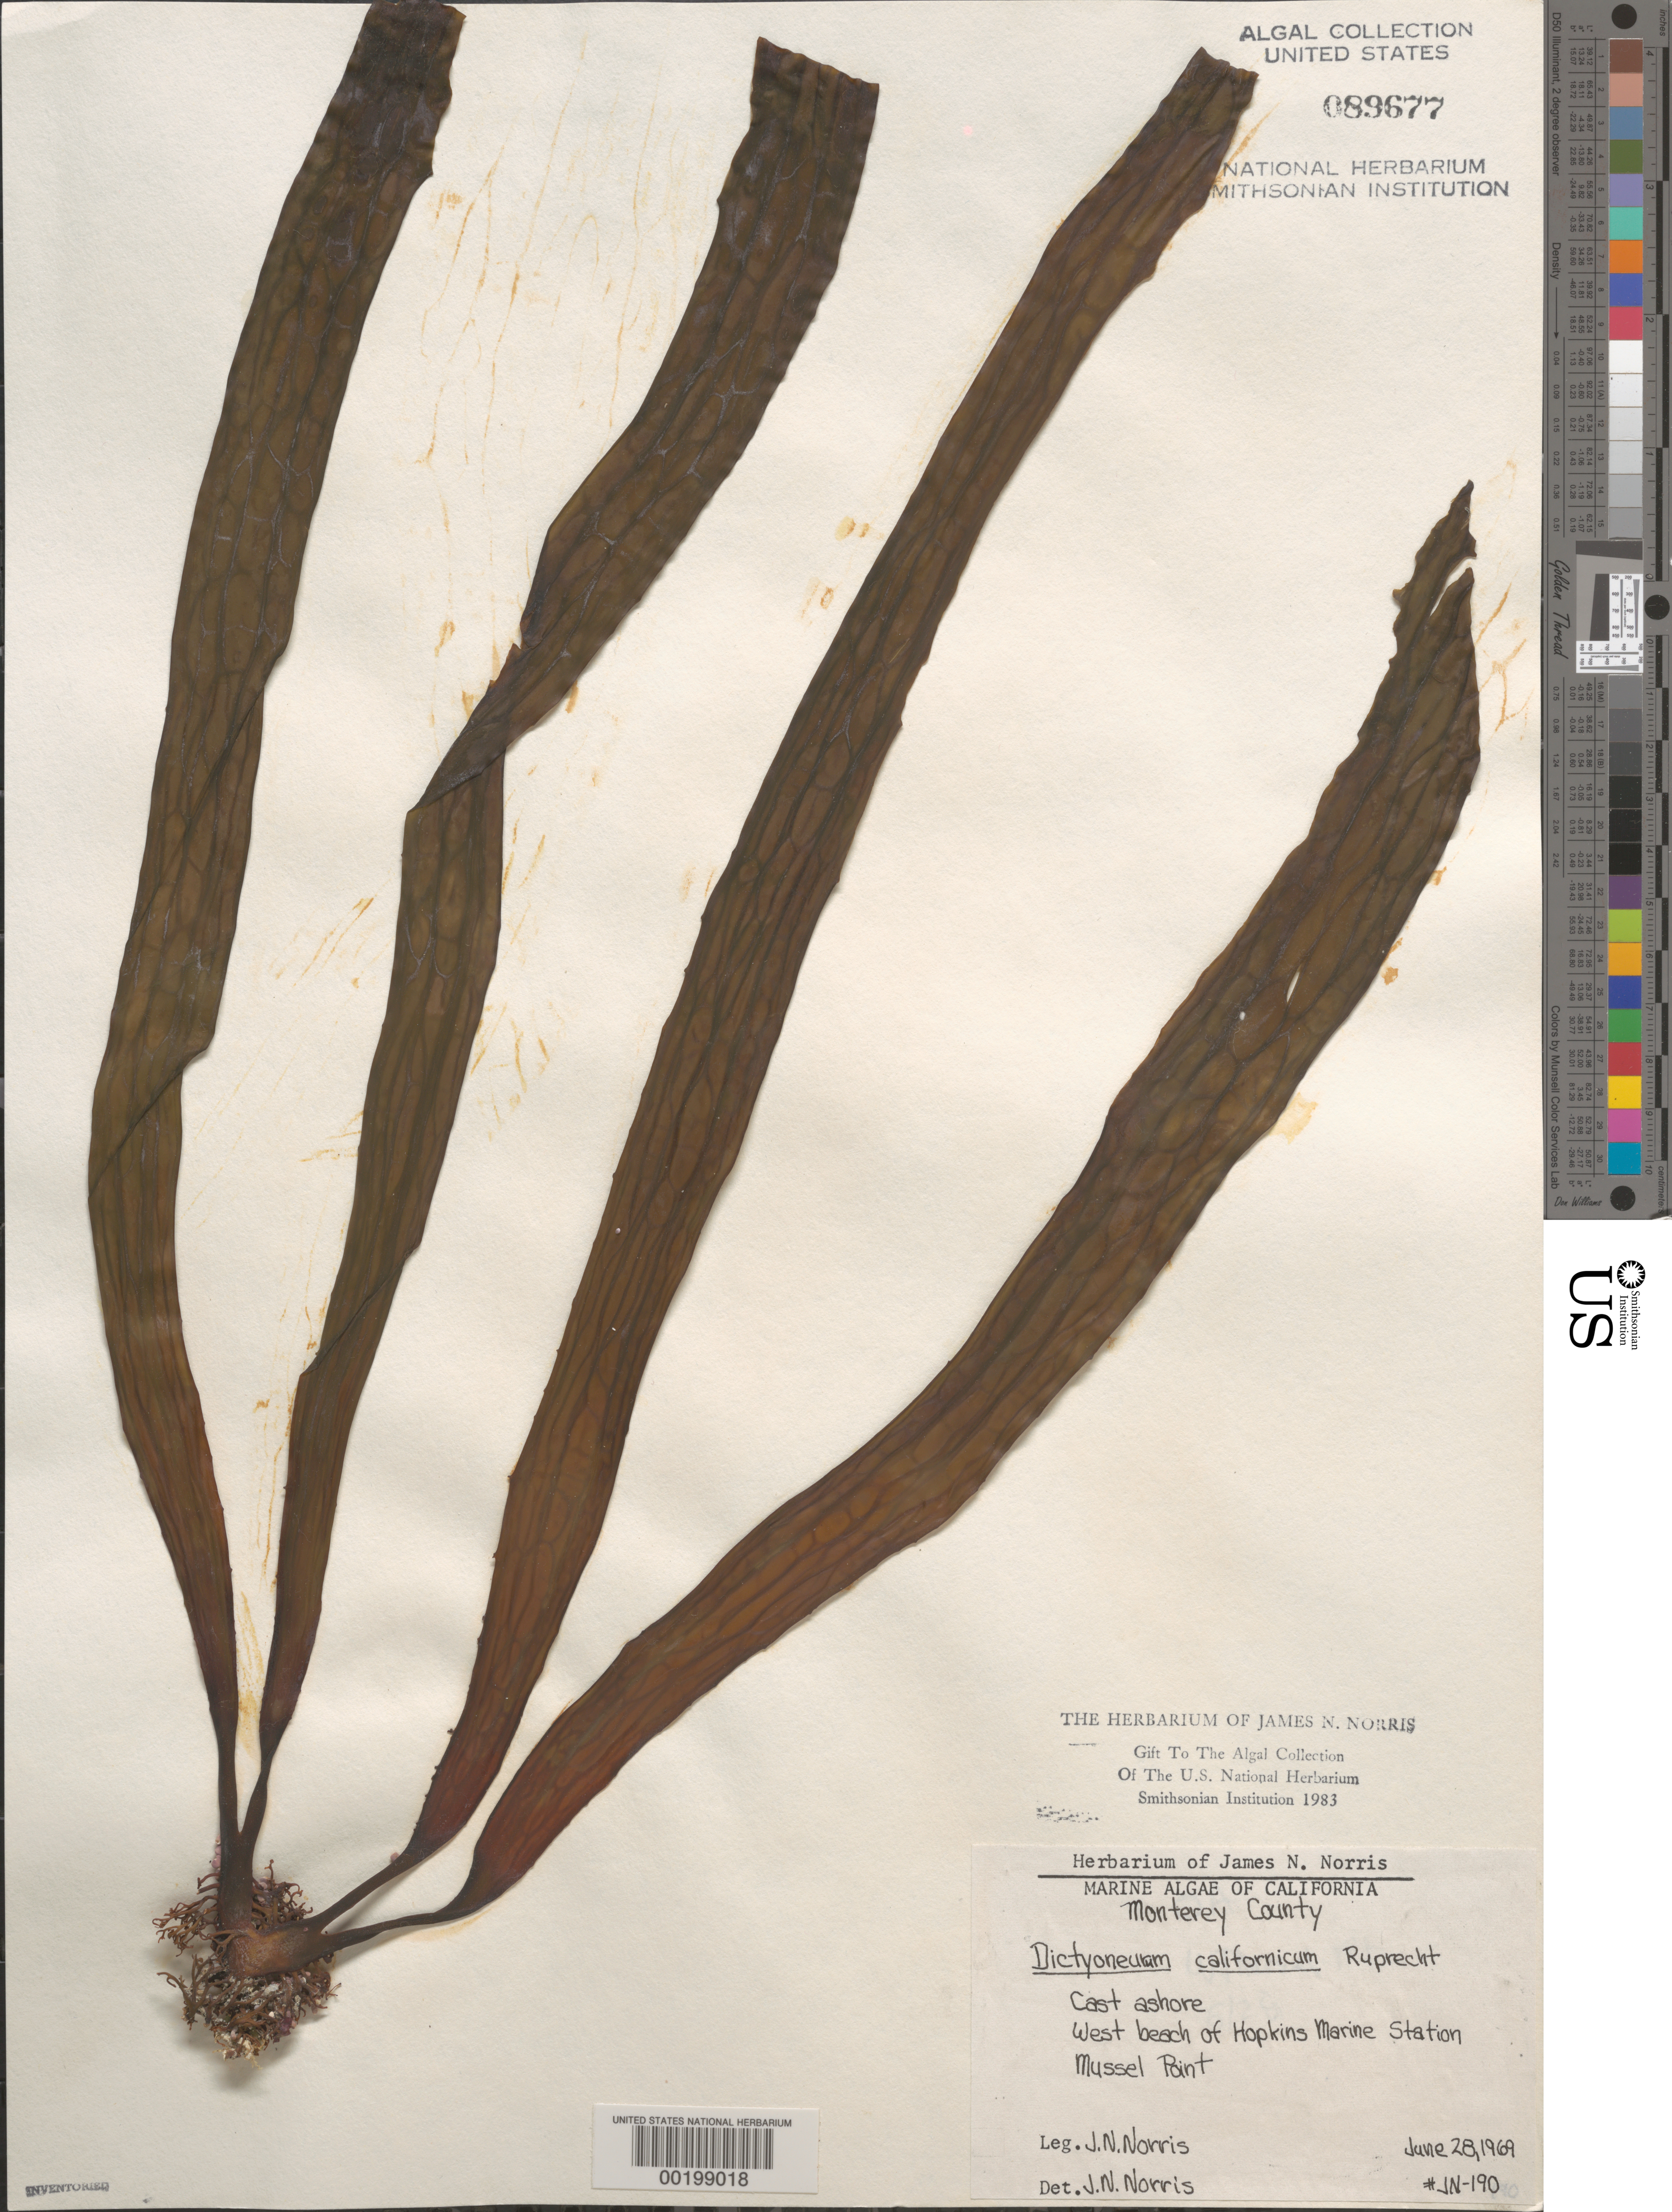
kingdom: Chromista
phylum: Ochrophyta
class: Phaeophyceae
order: Laminariales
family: Costariaceae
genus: Dictyoneurum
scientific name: Dictyoneurum californicum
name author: Rupr.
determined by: Norris, James N.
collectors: J. N. Norris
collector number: JN-190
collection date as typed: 28 Jun 1969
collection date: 1969-06-28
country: United States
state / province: California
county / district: Monterey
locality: Mussel Point, west beach, Hopkins Marine Station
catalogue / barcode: US 89677